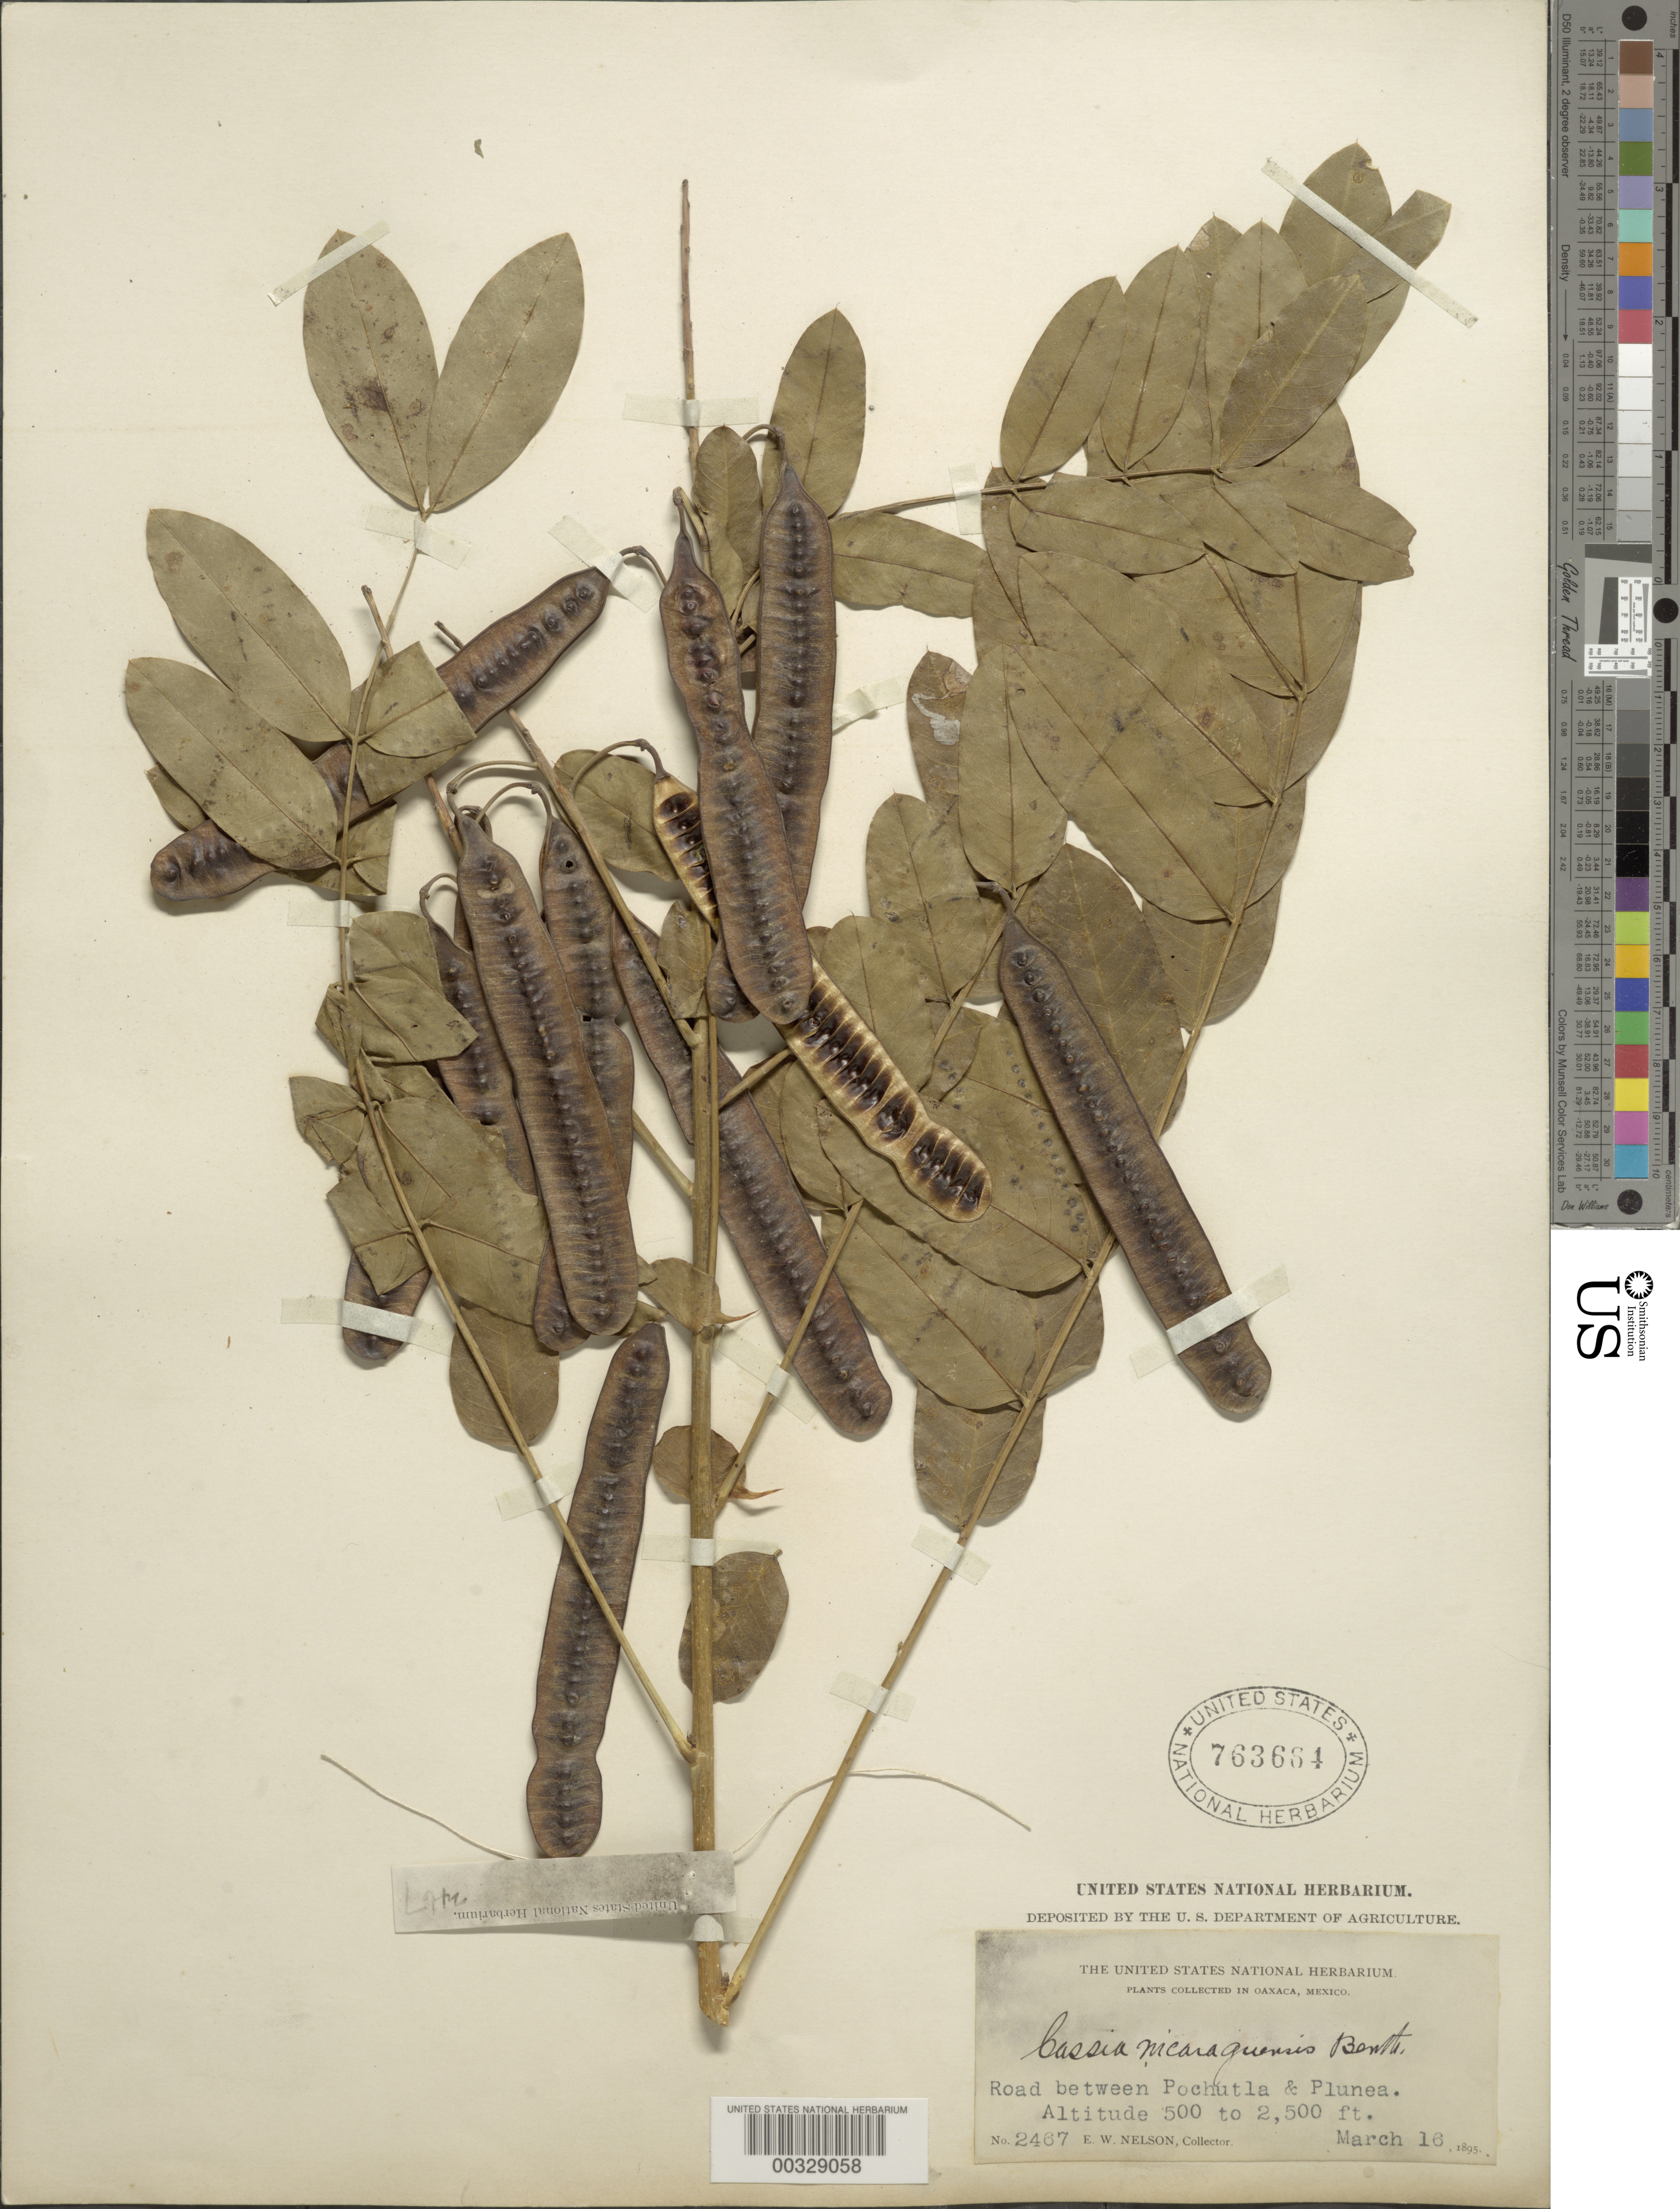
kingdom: Plantae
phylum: Tracheophyta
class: Magnoliopsida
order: Fabales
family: Fabaceae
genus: Senna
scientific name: Senna nicaraguensis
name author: (Benth.) H.S. Irwin & Barneby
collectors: E. W. Nelson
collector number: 2467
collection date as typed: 16 Mar 1895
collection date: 1895-03-16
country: Mexico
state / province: Oaxaca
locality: Road between Pochutla and plunea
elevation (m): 152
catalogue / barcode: US 763664